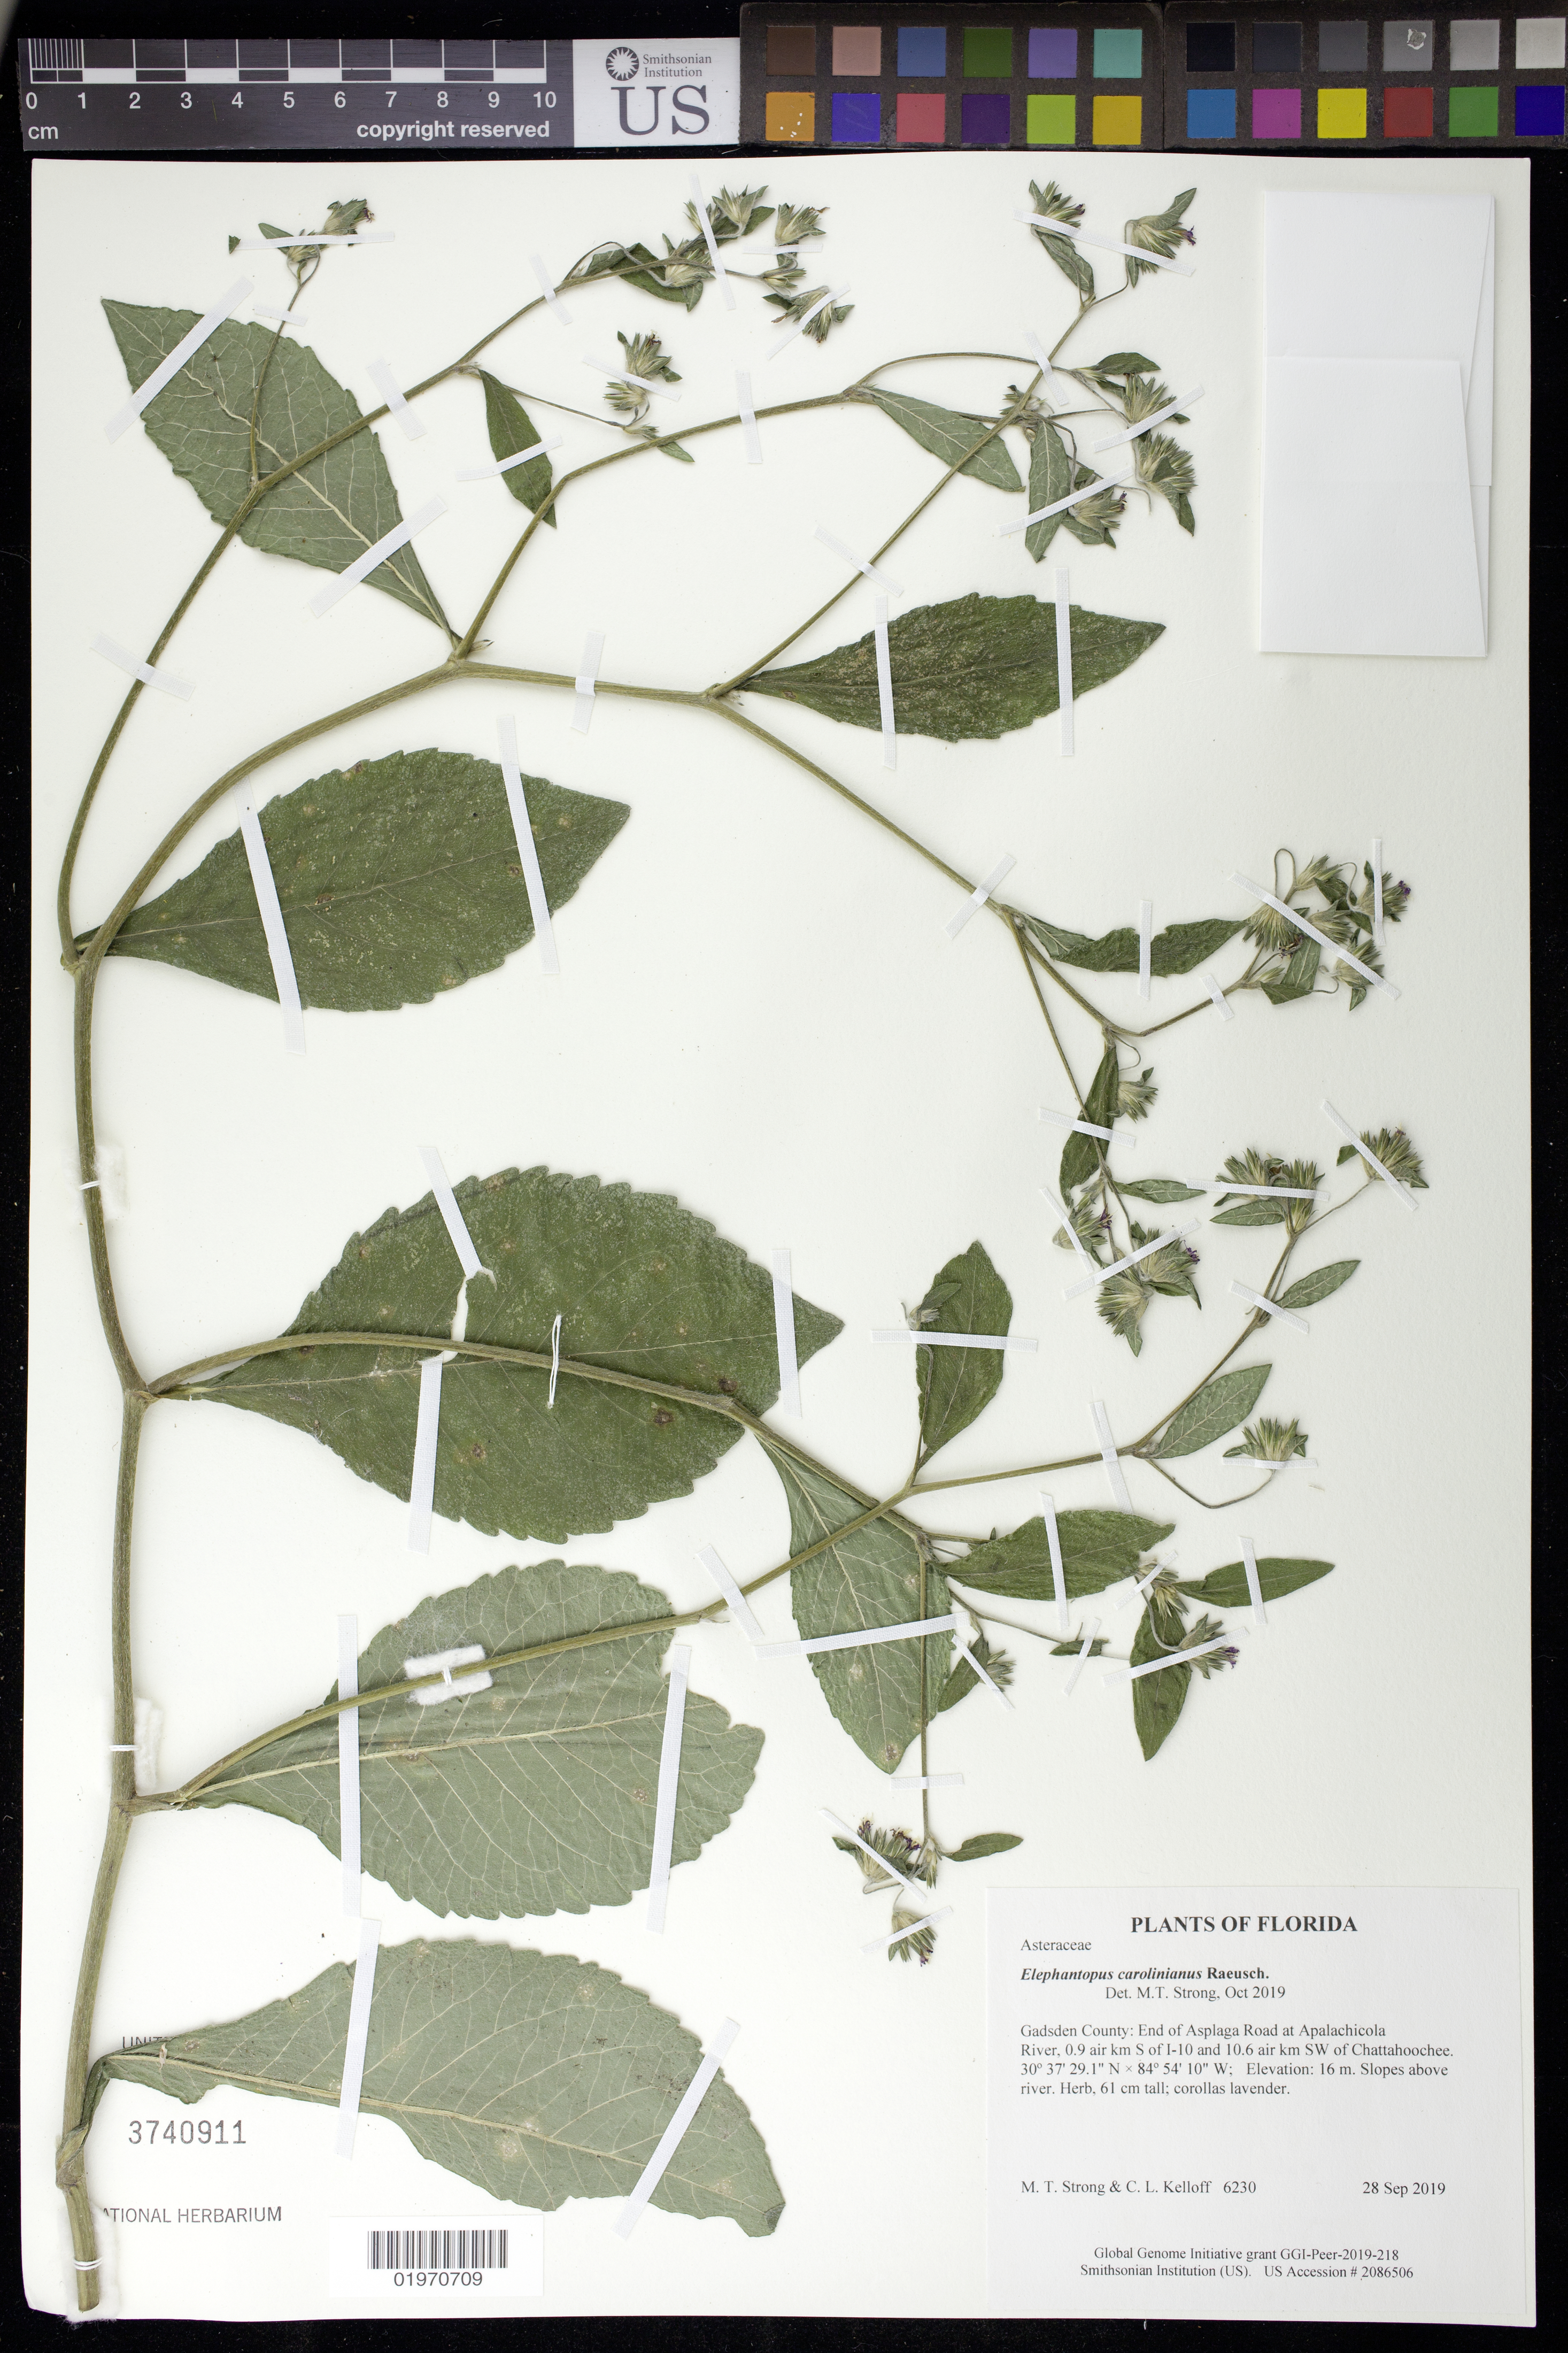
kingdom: Plantae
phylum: Tracheophyta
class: Magnoliopsida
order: Asterales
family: Asteraceae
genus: Elephantopus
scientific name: Elephantopus carolinianus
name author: Raeusch.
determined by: Strong, Mark T., (BOT), Smithsonian Institution - National Museum of Natural History (UNITED STATES)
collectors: M. T. Strong & C. L. Kelloff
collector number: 6230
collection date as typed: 28 Sep 2019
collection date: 2019-09-28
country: United States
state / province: Florida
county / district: Gadsden County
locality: End of Asplaga Road at Apalachicola River, 0.9 air km S of I-10 and 10.6 air km SW of Chattahoochee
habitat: Slopes above river.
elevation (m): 16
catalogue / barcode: US 3740911